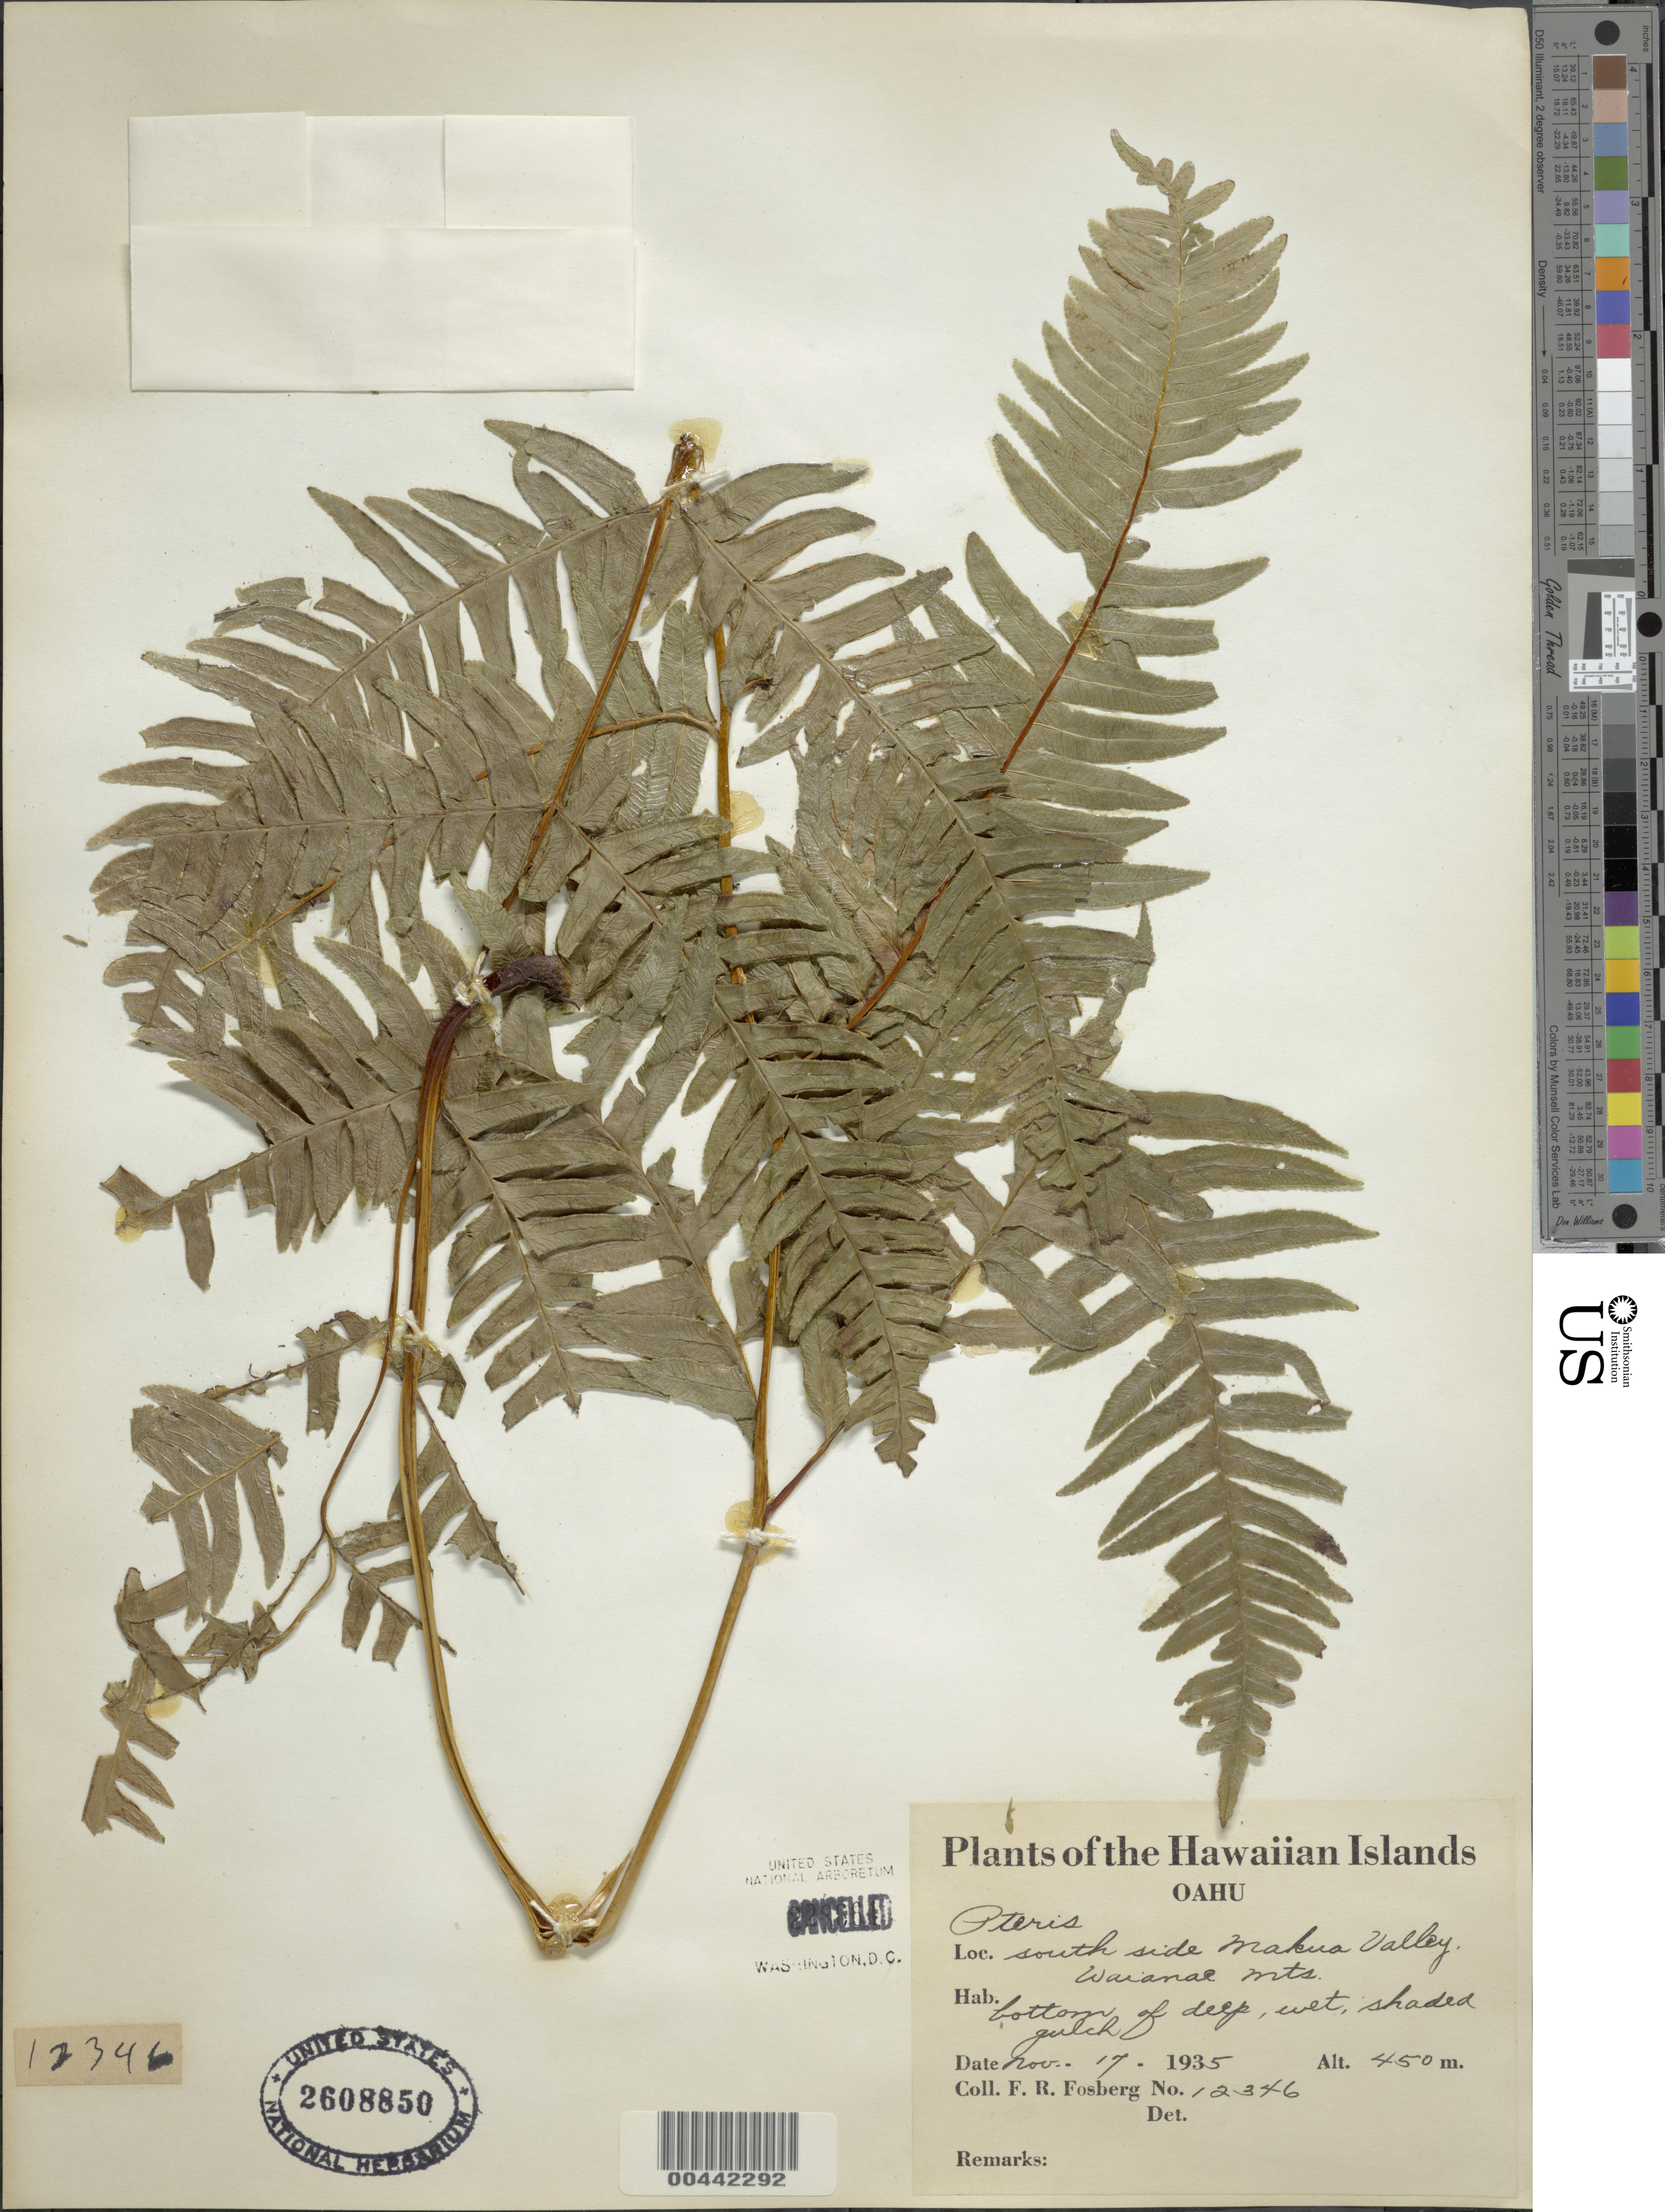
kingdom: Plantae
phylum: Tracheophyta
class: Polypodiopsida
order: Polypodiales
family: Pteridaceae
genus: Pteris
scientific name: Pteris terminalis var. terminalis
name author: Wall.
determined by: Palmer, D. D.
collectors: F. R. Fosberg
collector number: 12346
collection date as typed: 17 Nov 1935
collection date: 1935-11-17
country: United States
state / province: Hawaii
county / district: Honolulu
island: Oahu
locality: S side Makua Valley, Waianae Mts.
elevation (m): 450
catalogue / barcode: US 2608850